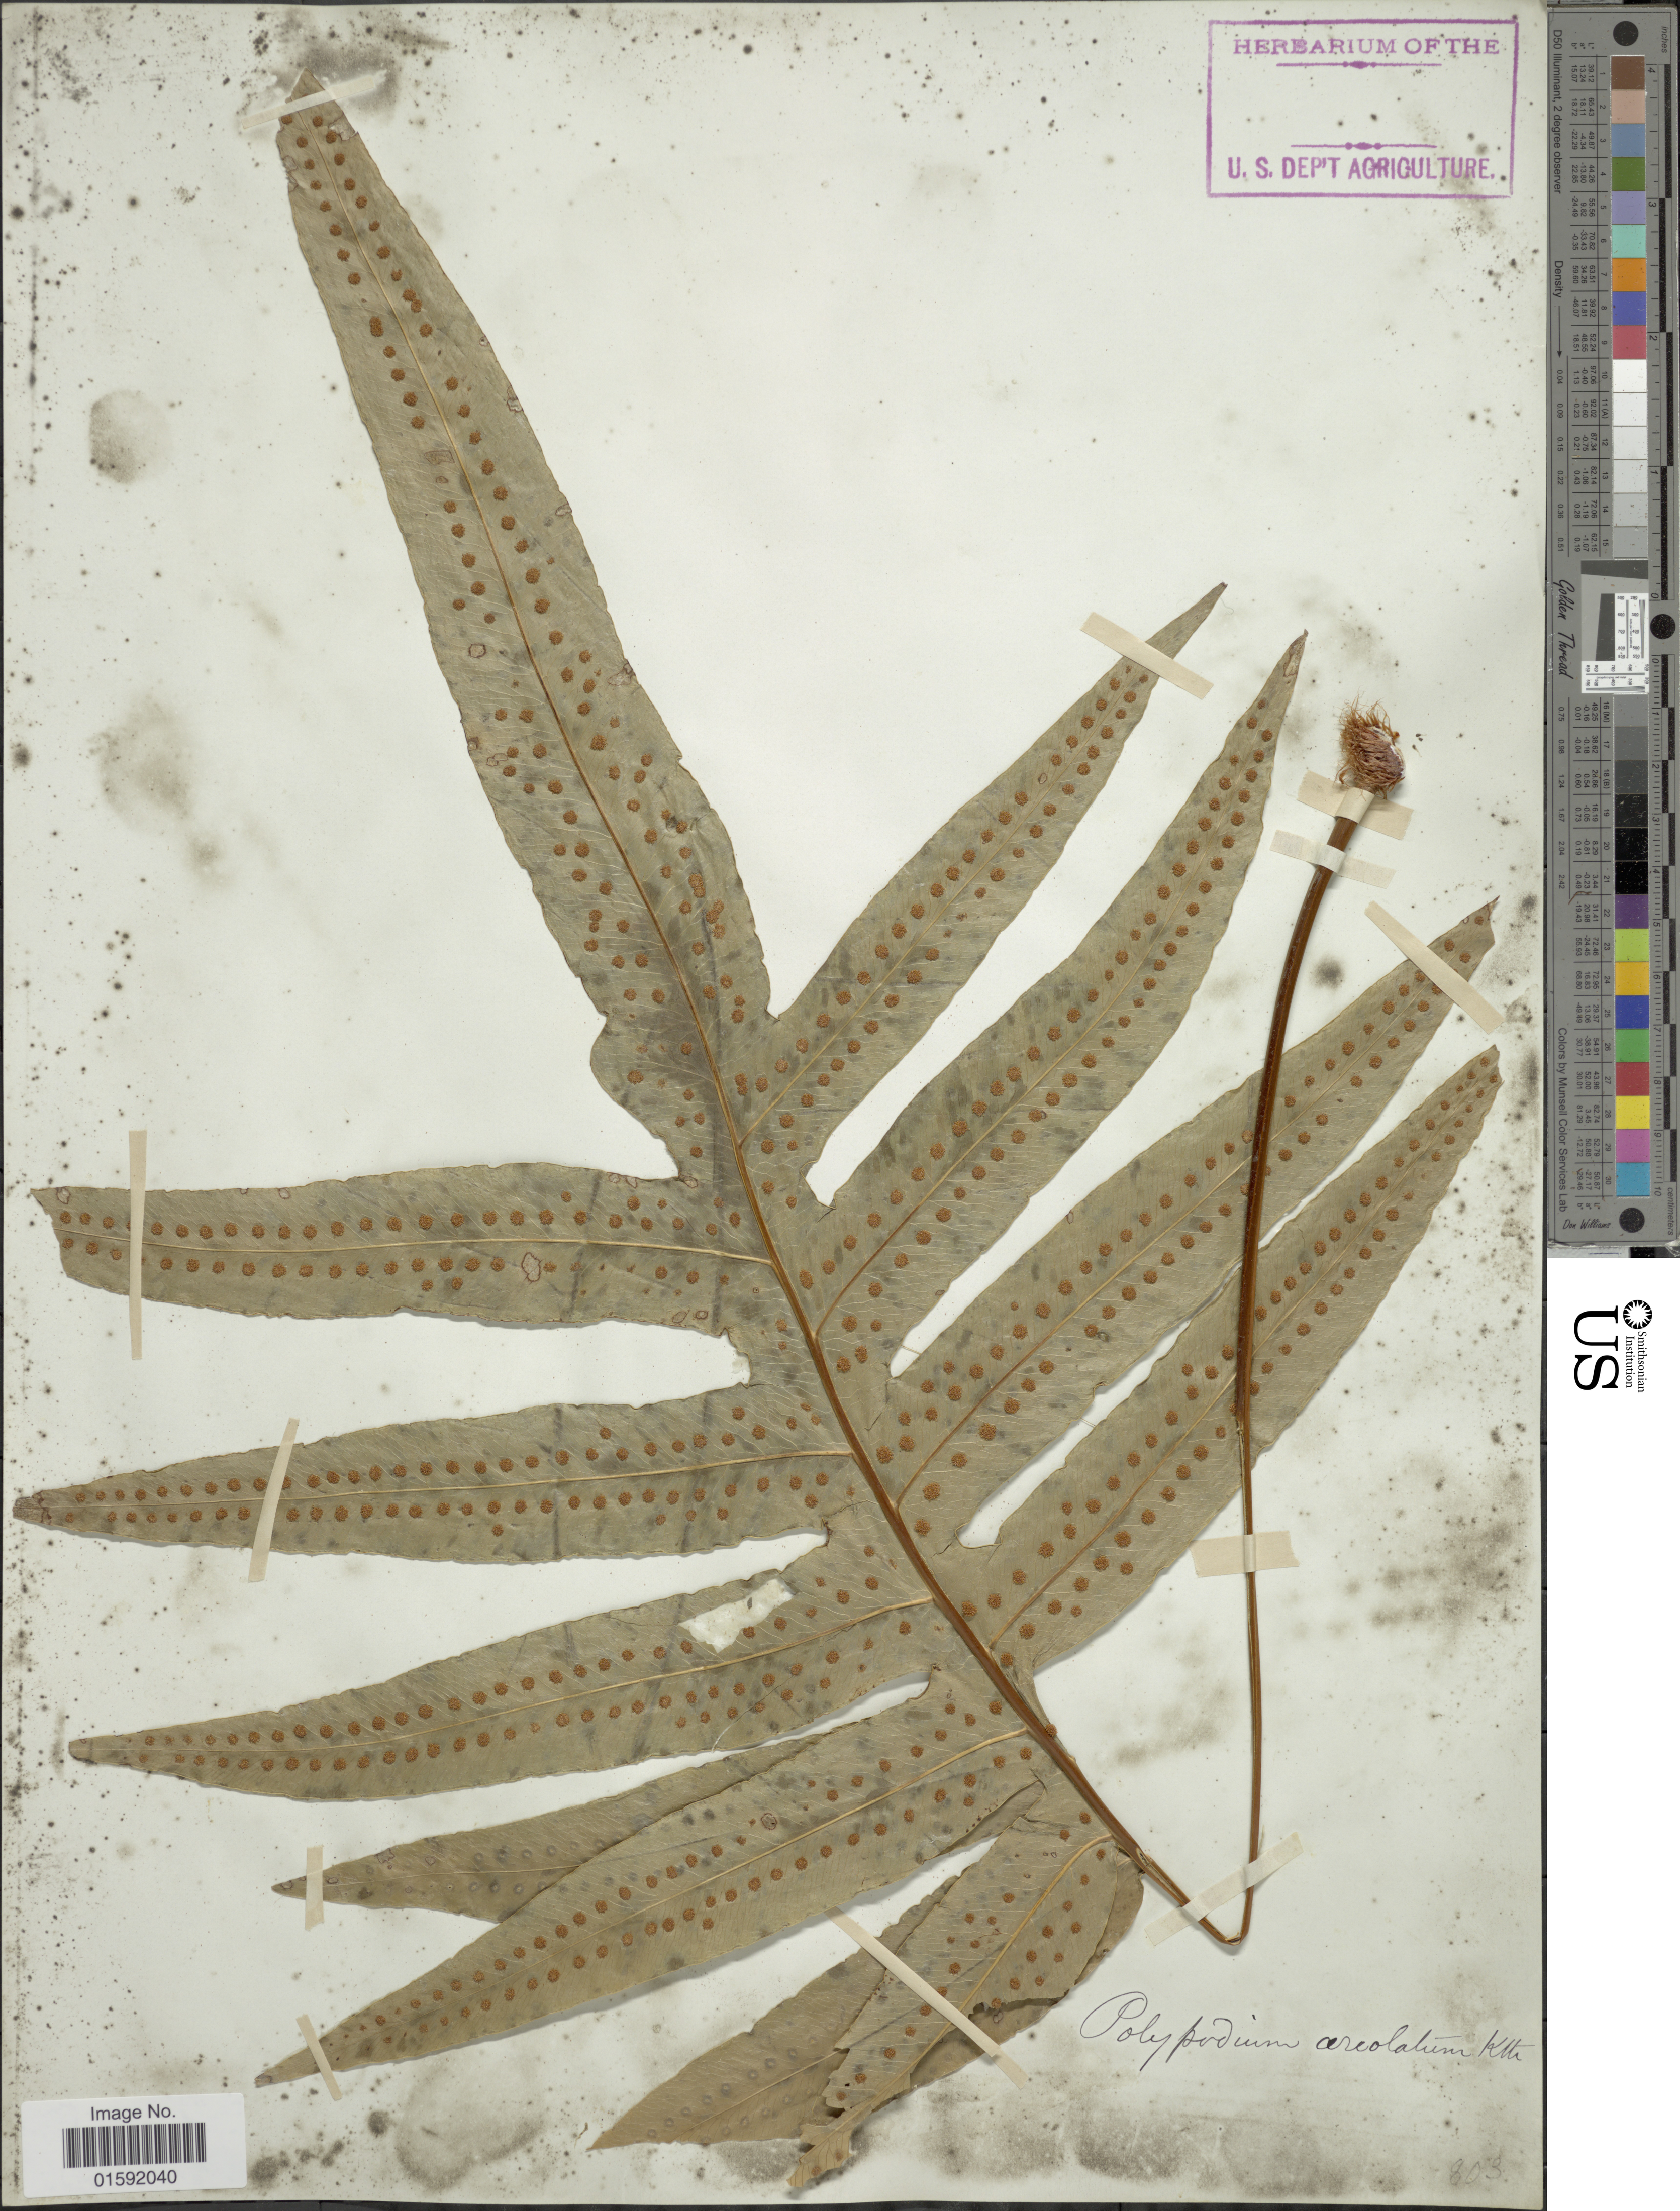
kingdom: Plantae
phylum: Tracheophyta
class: Polypodiopsida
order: Polypodiales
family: Polypodiaceae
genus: Phlebodium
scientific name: Phlebodium aureum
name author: (L.) J. Sm.